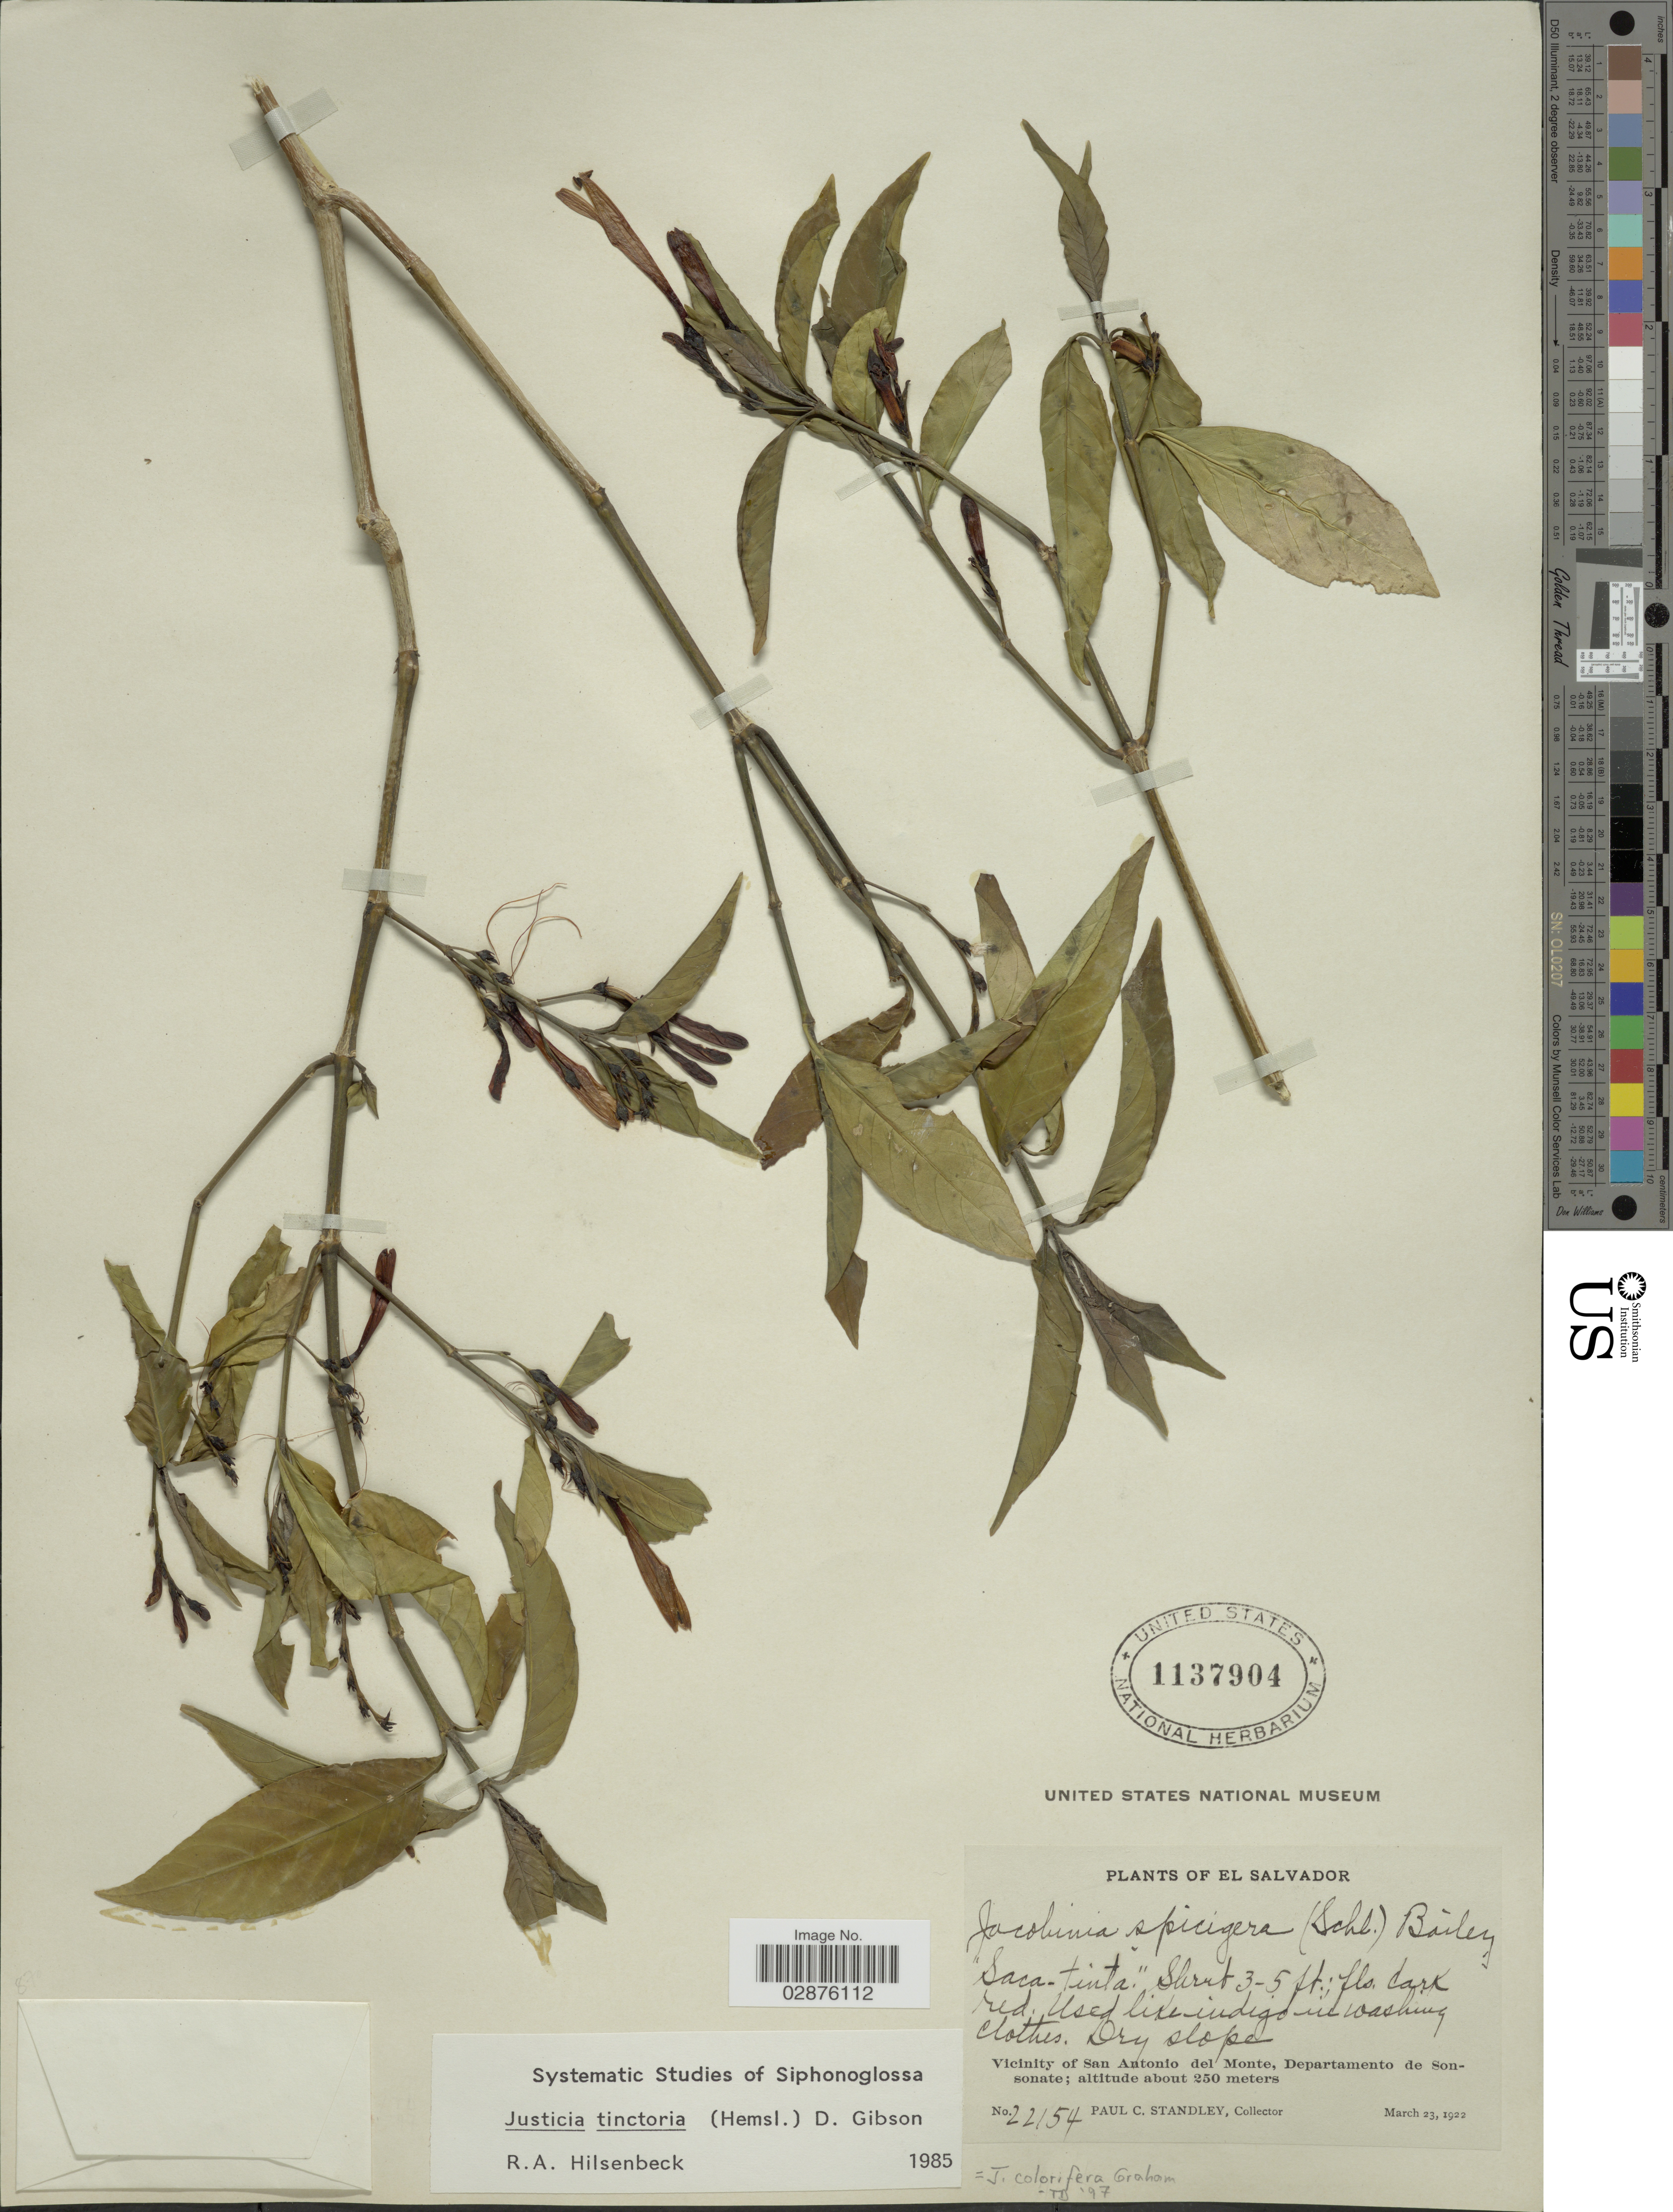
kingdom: Plantae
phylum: Tracheophyta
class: Magnoliopsida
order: Lamiales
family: Acanthaceae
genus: Justicia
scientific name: Justicia colorifera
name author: V.A.W. Graham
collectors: P. C. Standley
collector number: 22154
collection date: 1922-03-23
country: El Salvador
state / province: Sonsonate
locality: Vicinity of San Antonio del Monte, Departamento de Sonsonate.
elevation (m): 250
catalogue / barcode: US 1137904